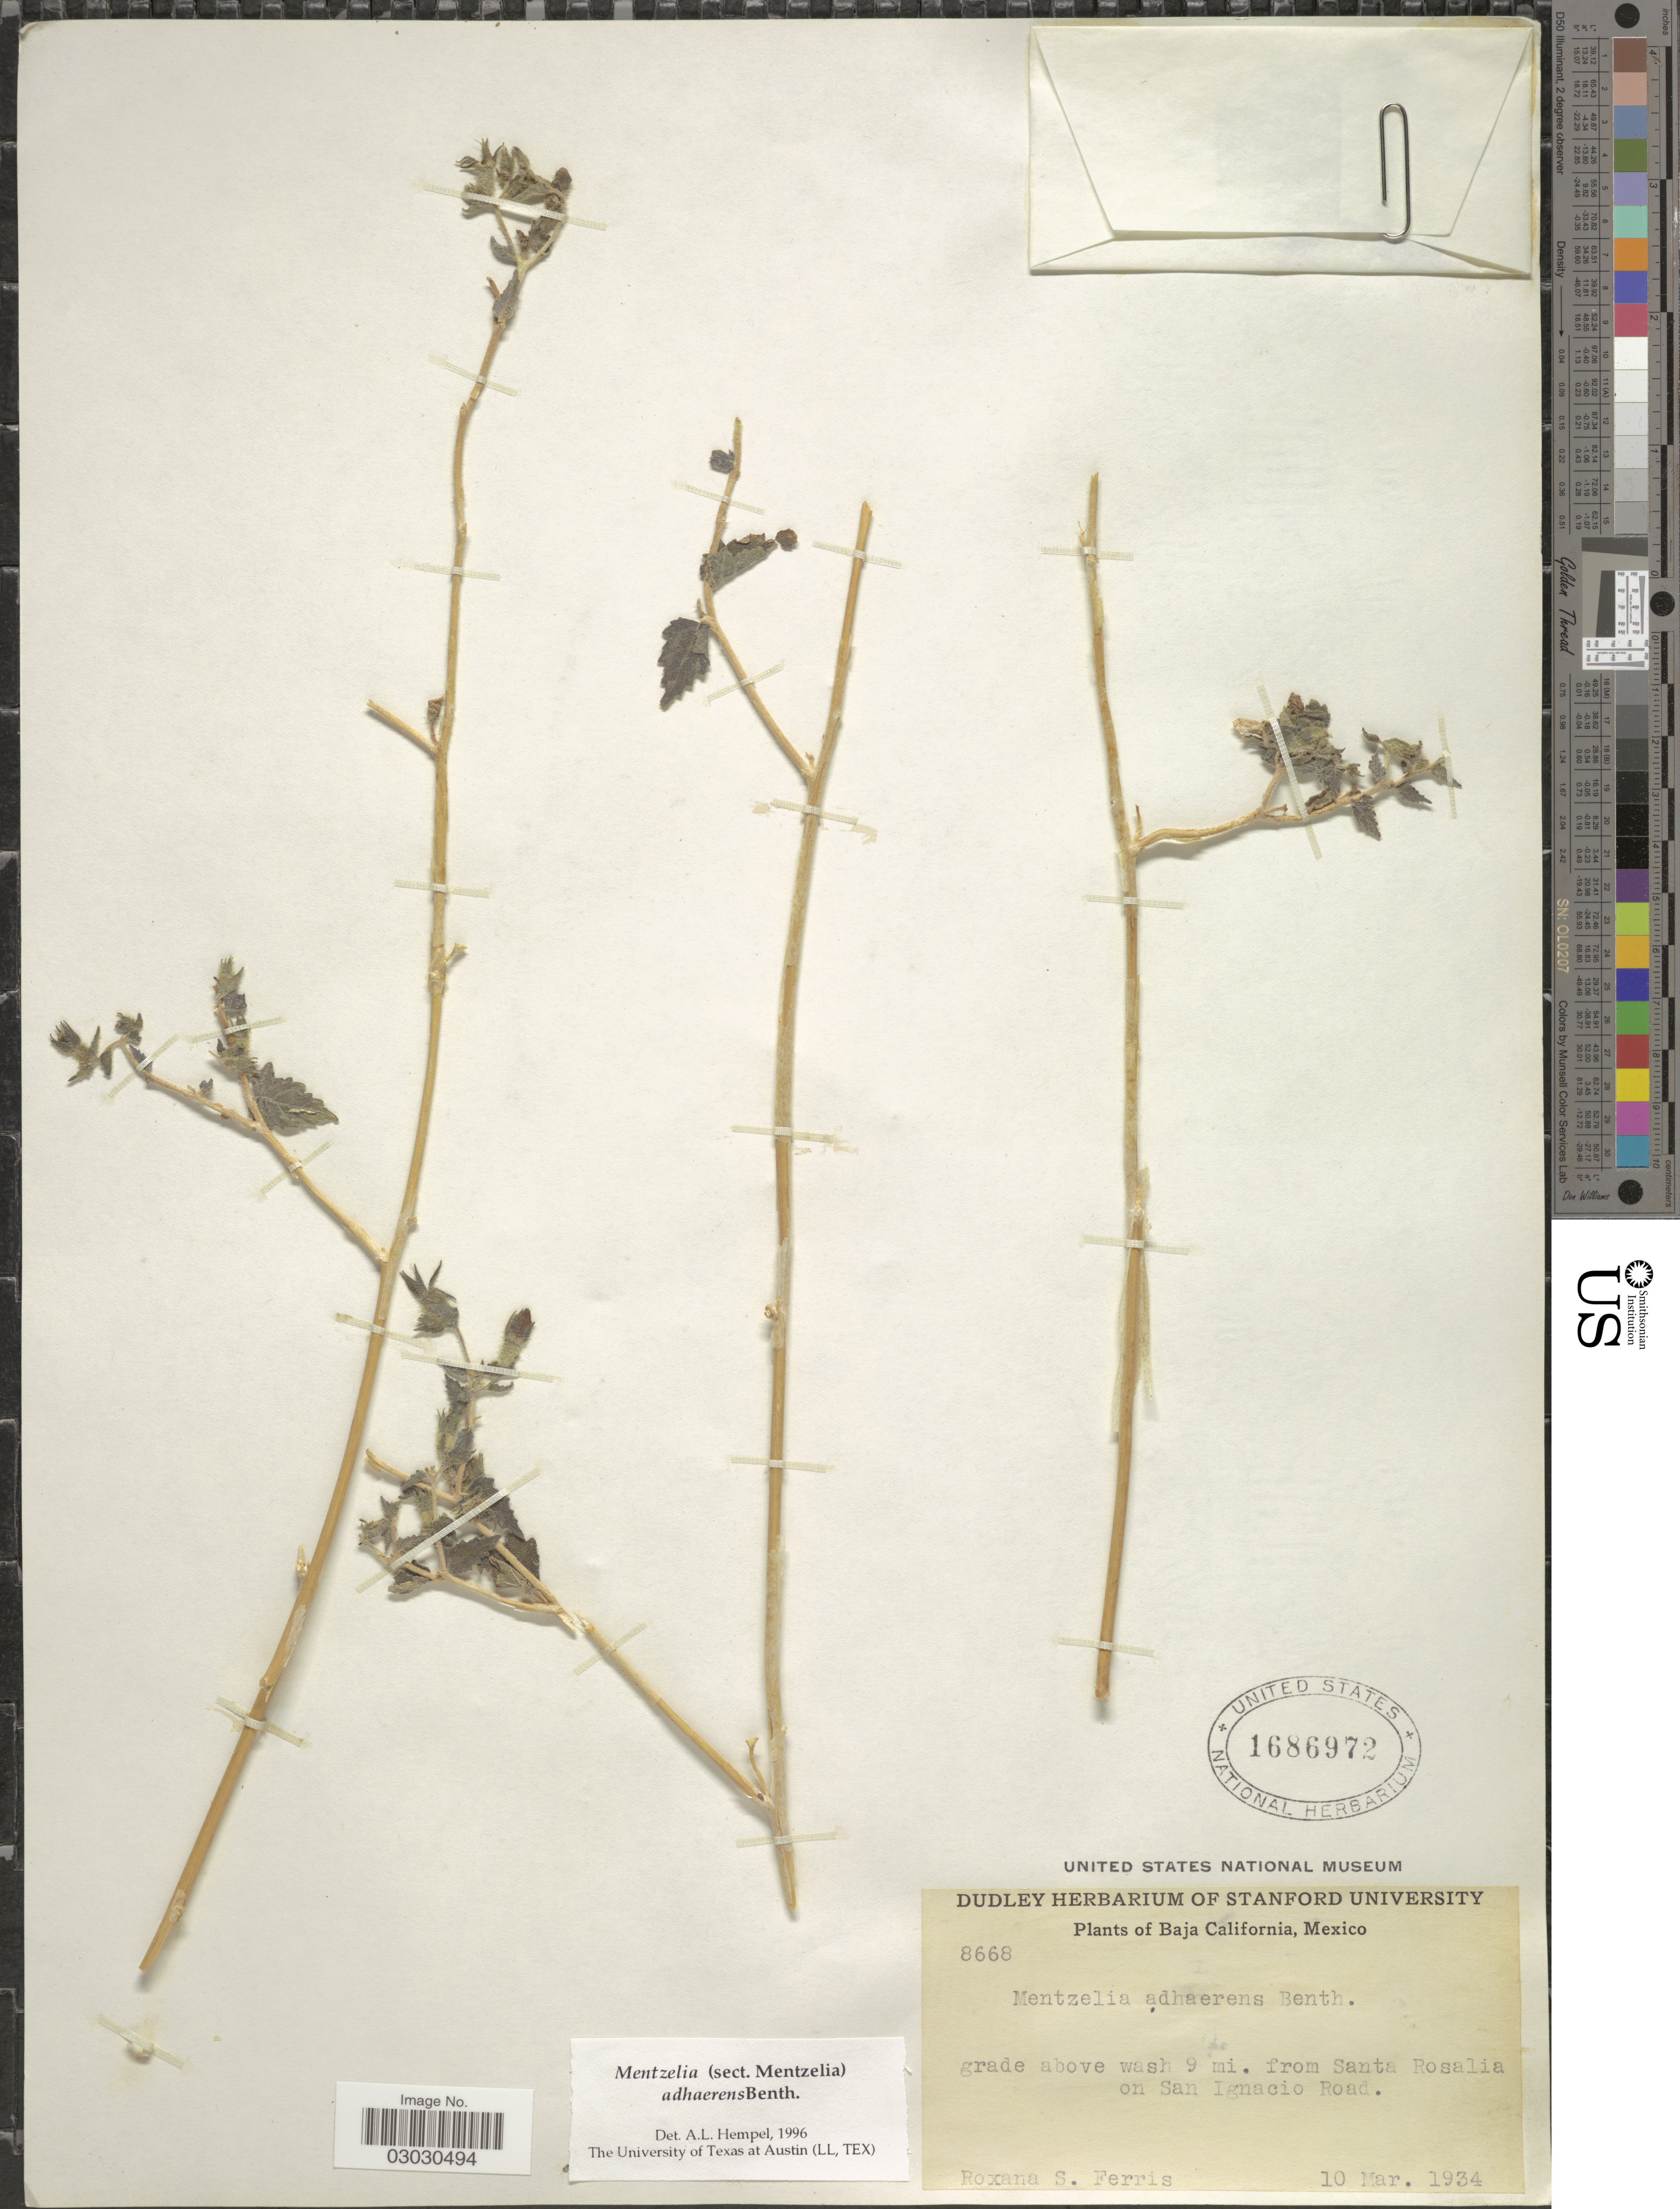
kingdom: Plantae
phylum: Tracheophyta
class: Magnoliopsida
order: Cornales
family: Loasaceae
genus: Mentzelia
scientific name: Mentzelia adhaerens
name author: Benth.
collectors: R. S. Ferris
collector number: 8668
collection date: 1934-03-10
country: Mexico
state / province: Baja California Norte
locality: Grade above wash 9 mi. from Santa Rosalia on San Ignacio Road.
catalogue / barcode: US 1686972